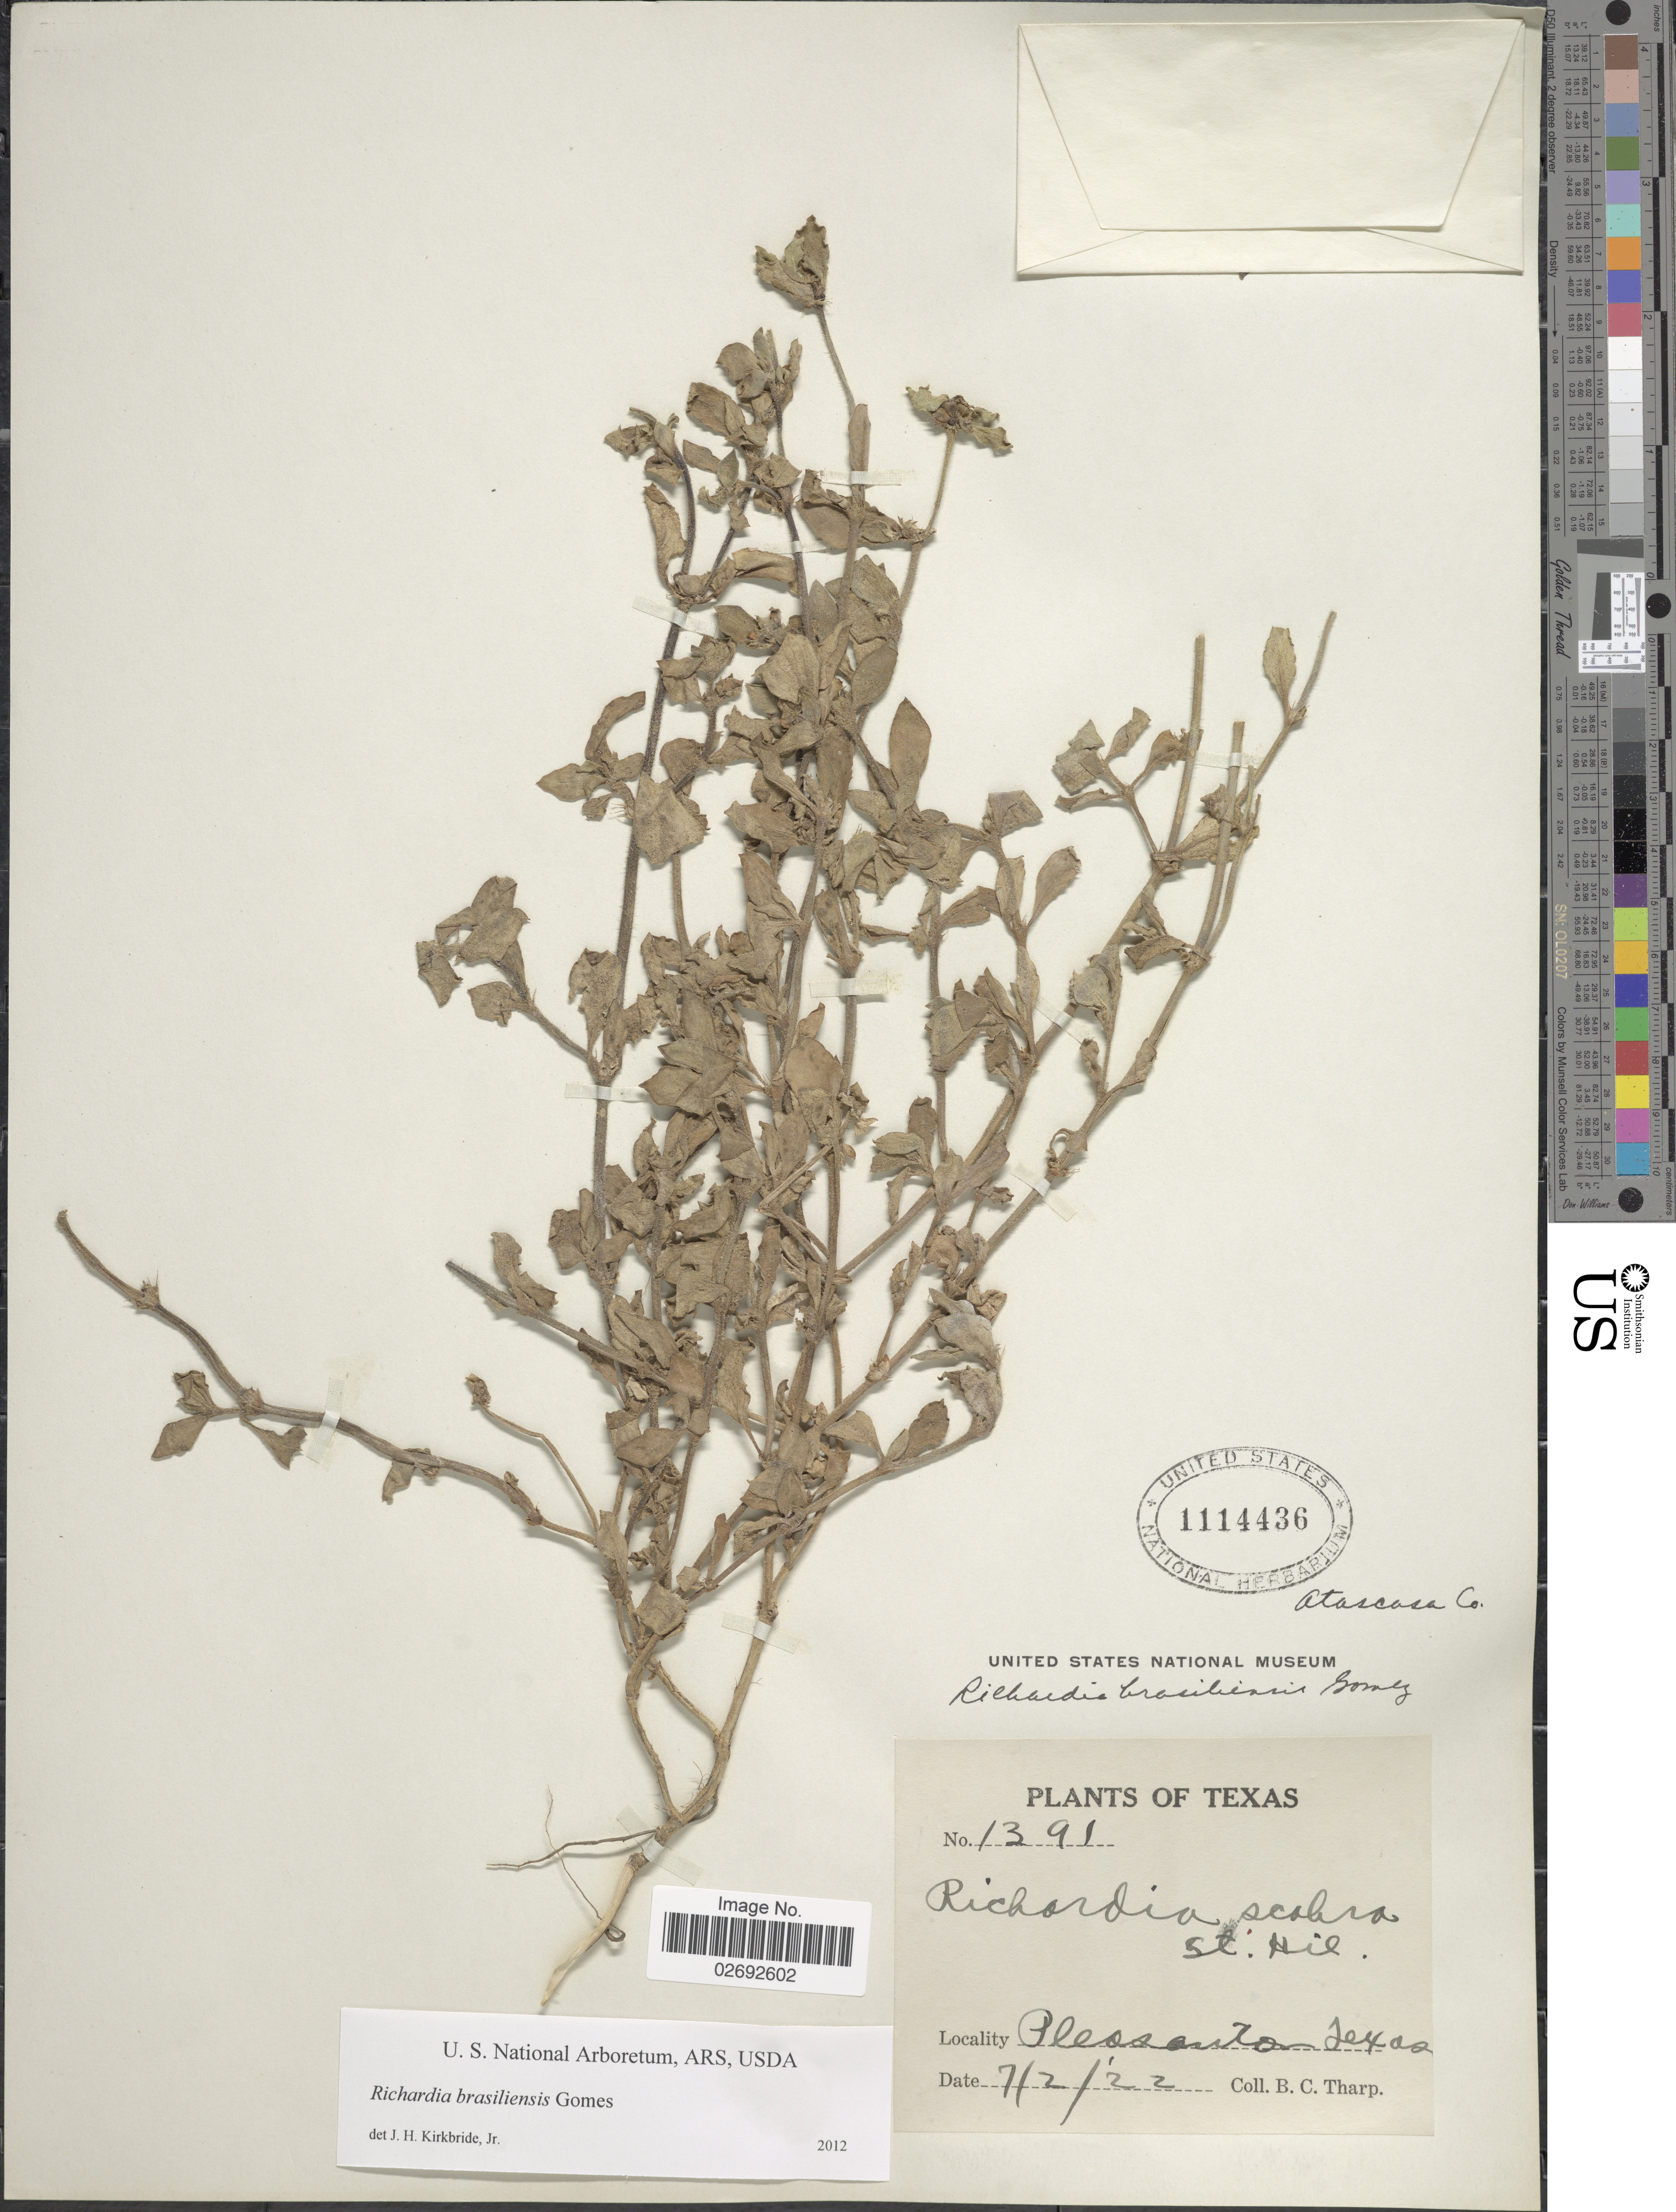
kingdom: Plantae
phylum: Tracheophyta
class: Magnoliopsida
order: Gentianales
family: Rubiaceae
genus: Richardia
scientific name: Richardia brasiliensis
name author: Gomes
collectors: B. C. Tharp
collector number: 1391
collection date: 1922-07-02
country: United States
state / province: Texas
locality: Pleasanton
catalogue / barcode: US 1114436